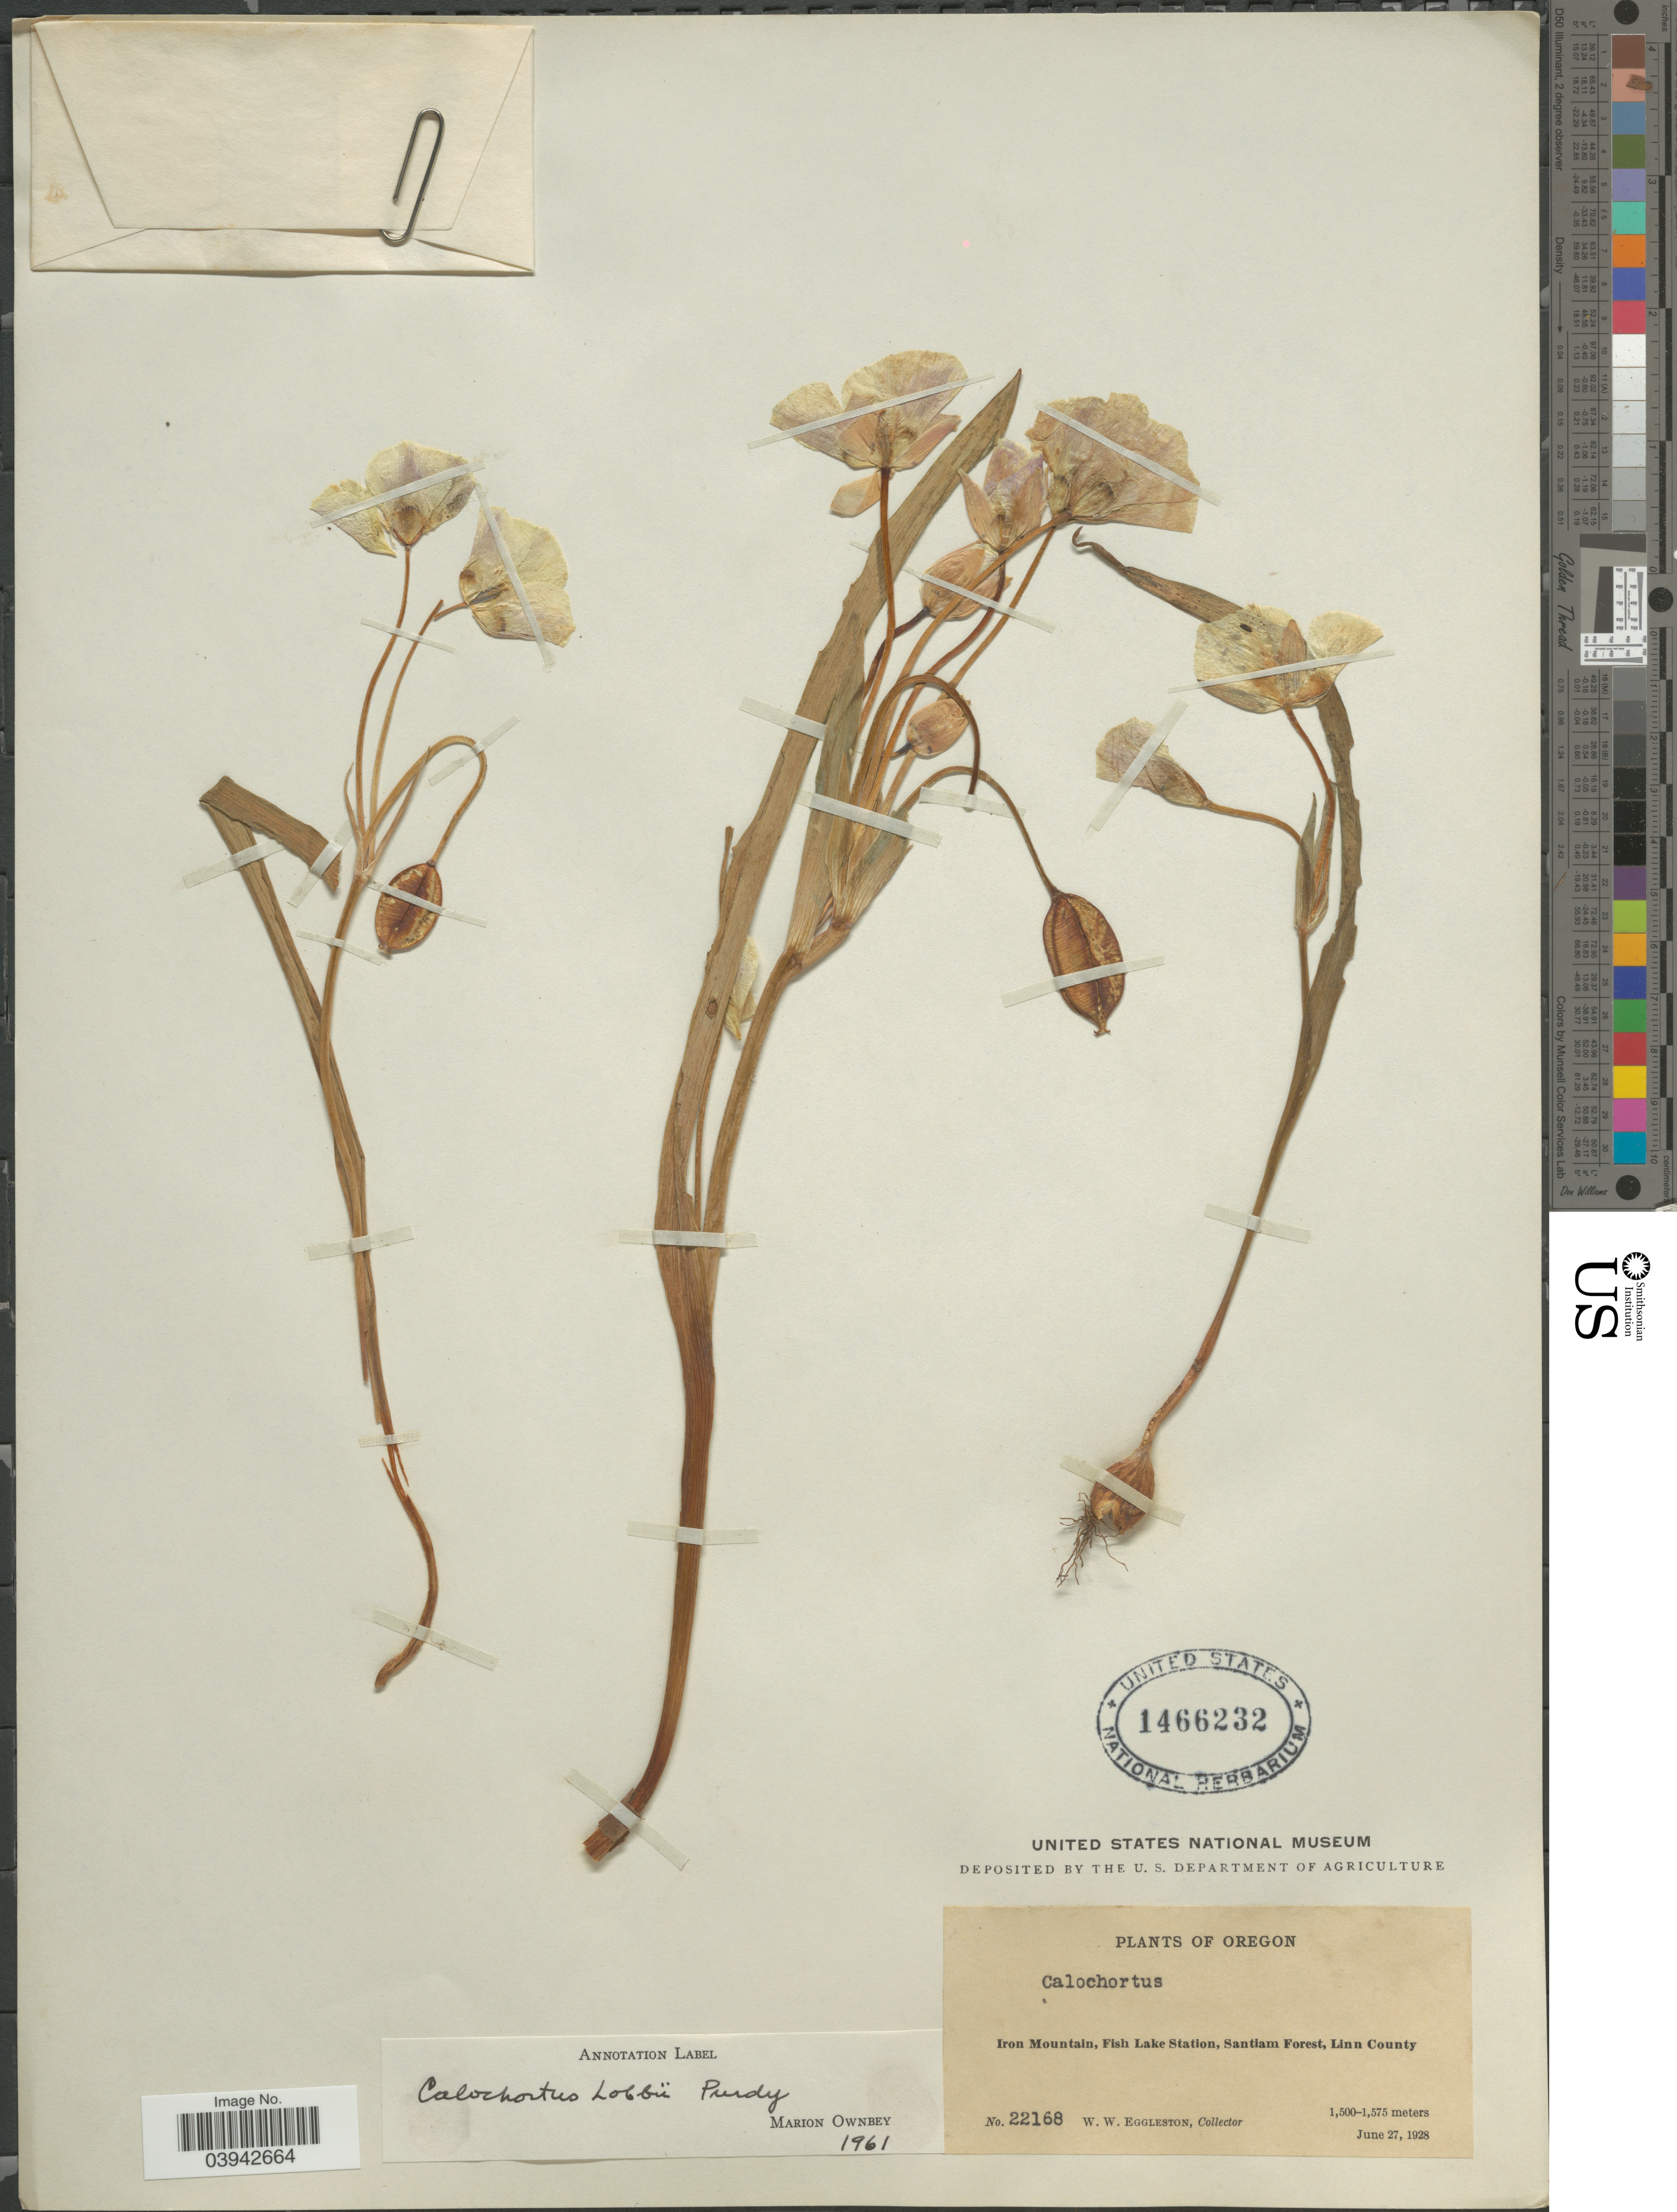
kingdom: Plantae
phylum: Tracheophyta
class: Liliopsida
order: Liliales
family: Liliaceae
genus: Calochortus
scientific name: Calochortus lobbii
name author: Purdy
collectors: W. W. Eggleston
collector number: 22168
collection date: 1928-06-27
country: United States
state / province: Oregon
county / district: Linn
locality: Iron Mountain, Fish Lake Station, Santiam Forest, Linn County.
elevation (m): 1500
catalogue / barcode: US 1466232